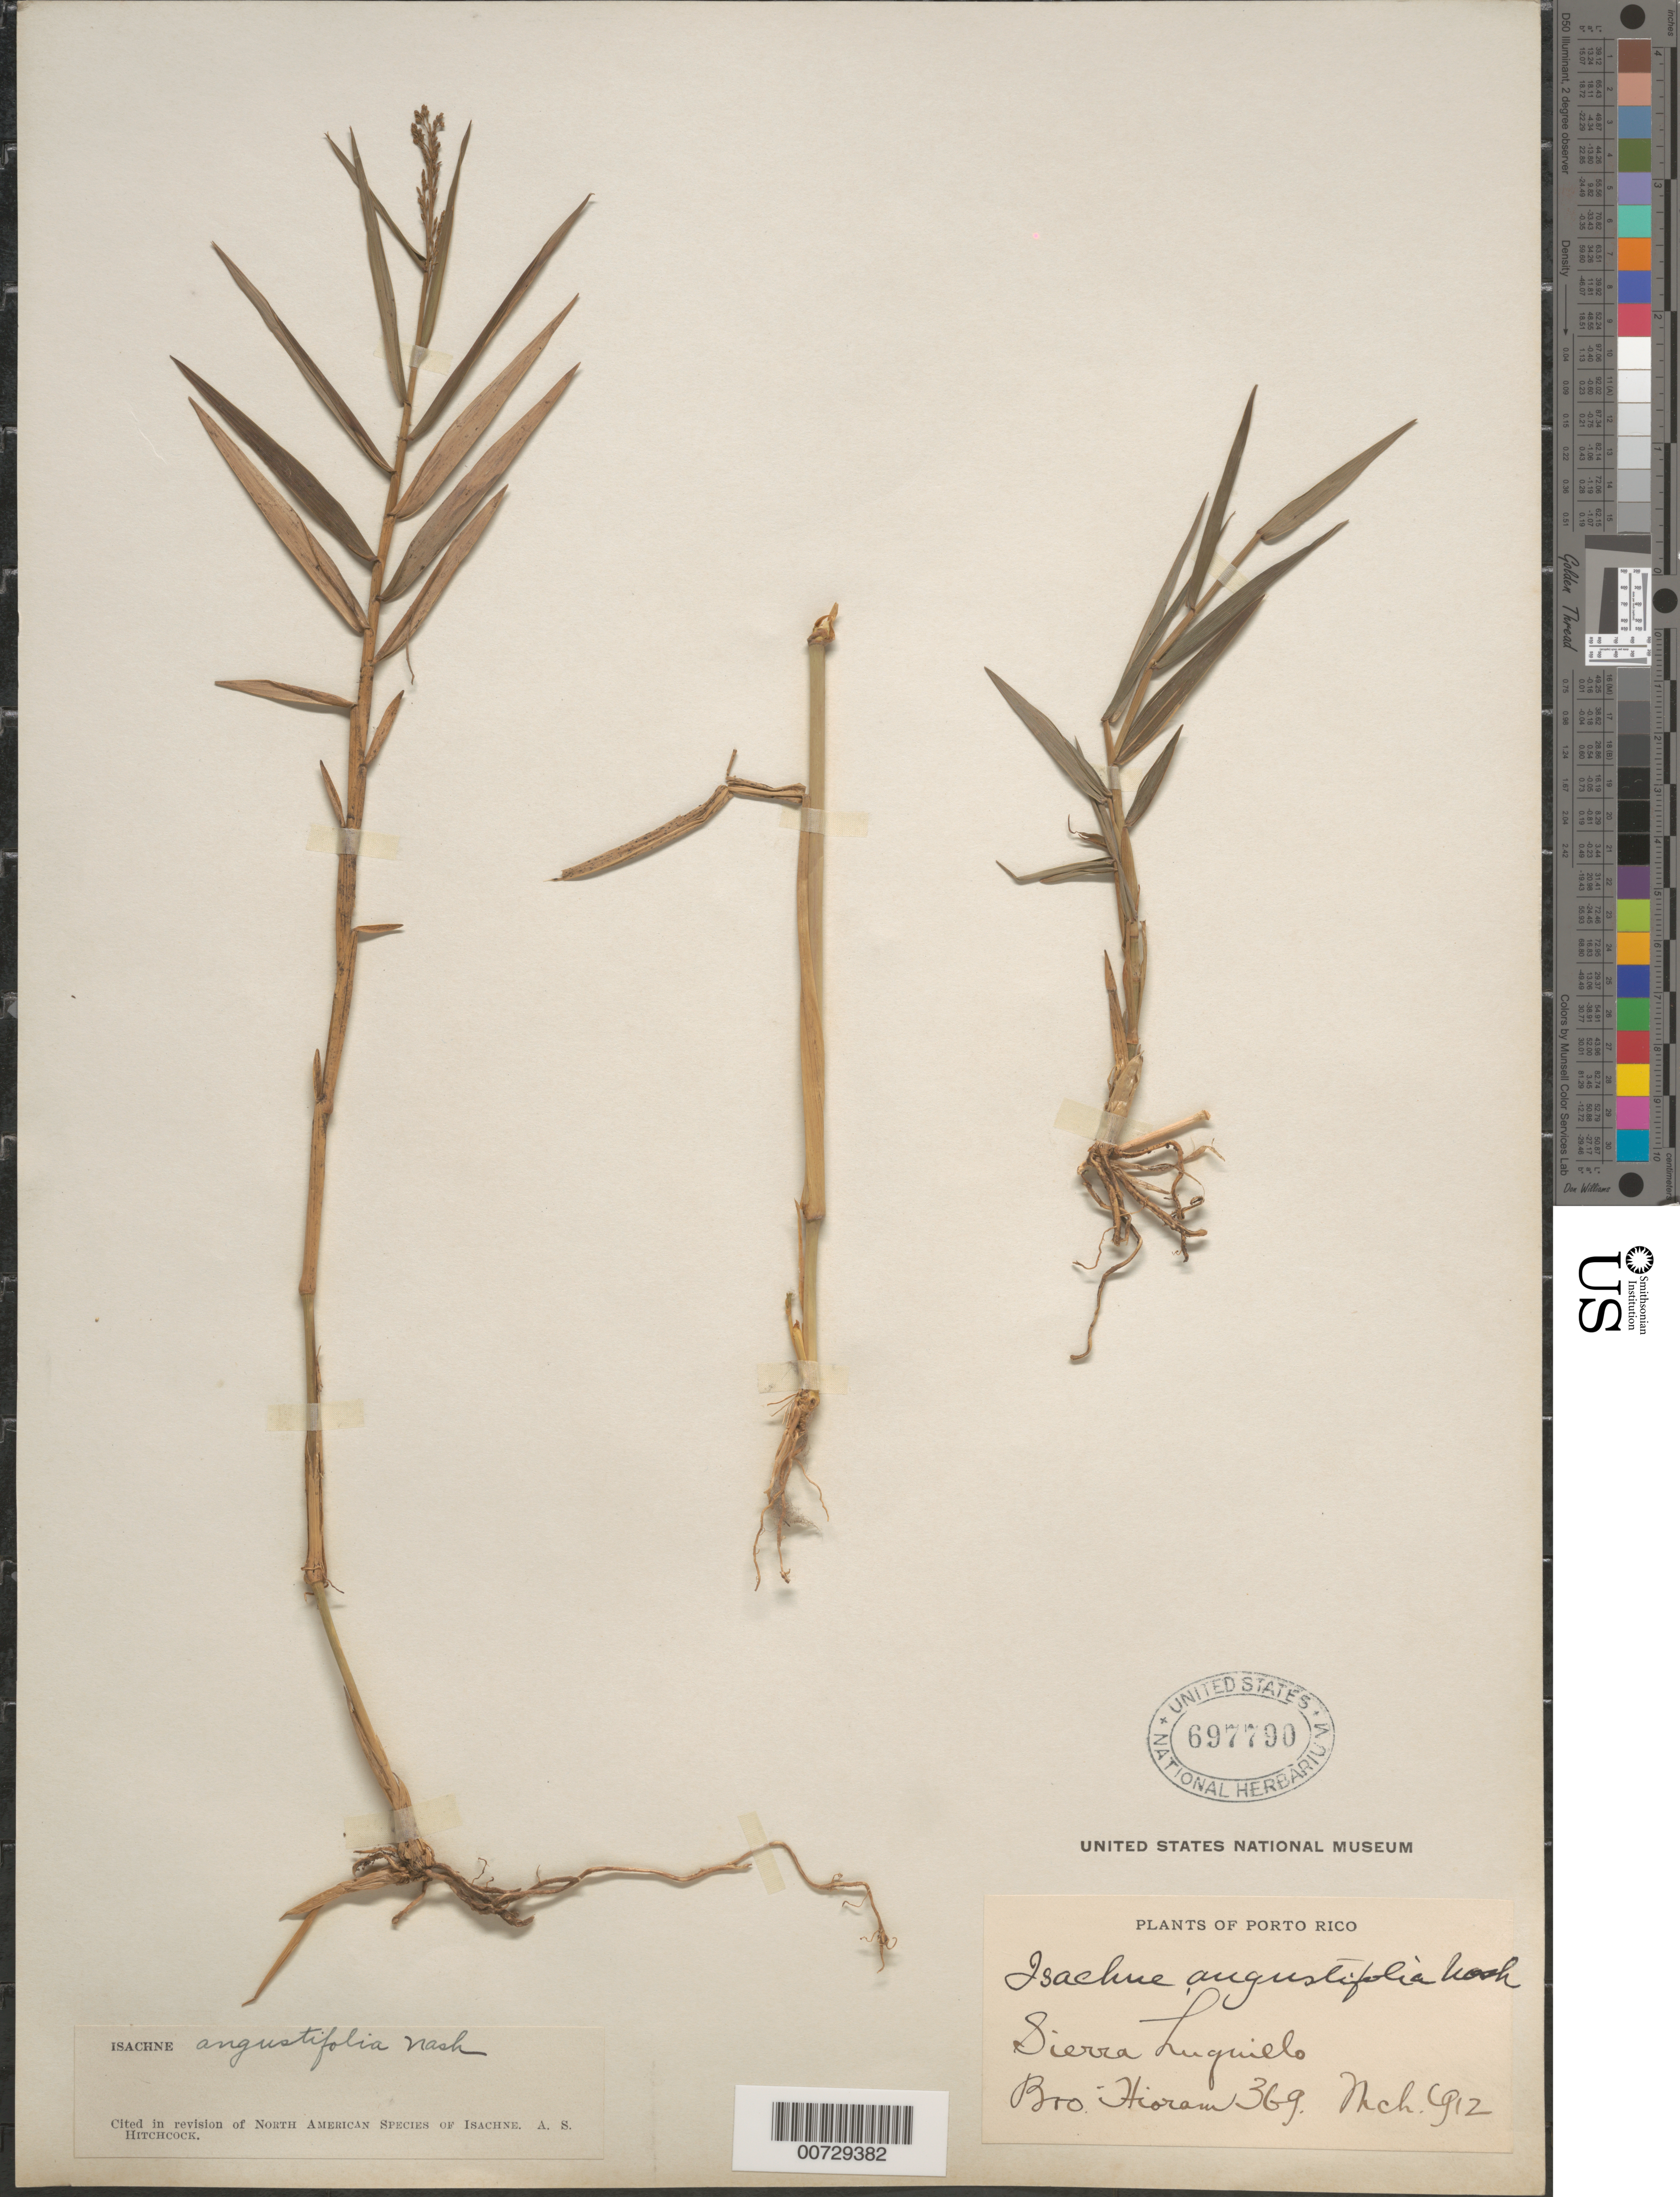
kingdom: Plantae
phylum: Tracheophyta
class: Liliopsida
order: Poales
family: Poaceae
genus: Isachne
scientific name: Isachne angustifolia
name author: Nash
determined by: Hitchcock, Albert S.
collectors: Bro. Hioram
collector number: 369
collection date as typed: Mar 1912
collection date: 1912-03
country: Puerto Rico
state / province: Luquillo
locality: Sierra Luquillo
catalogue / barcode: US 697790